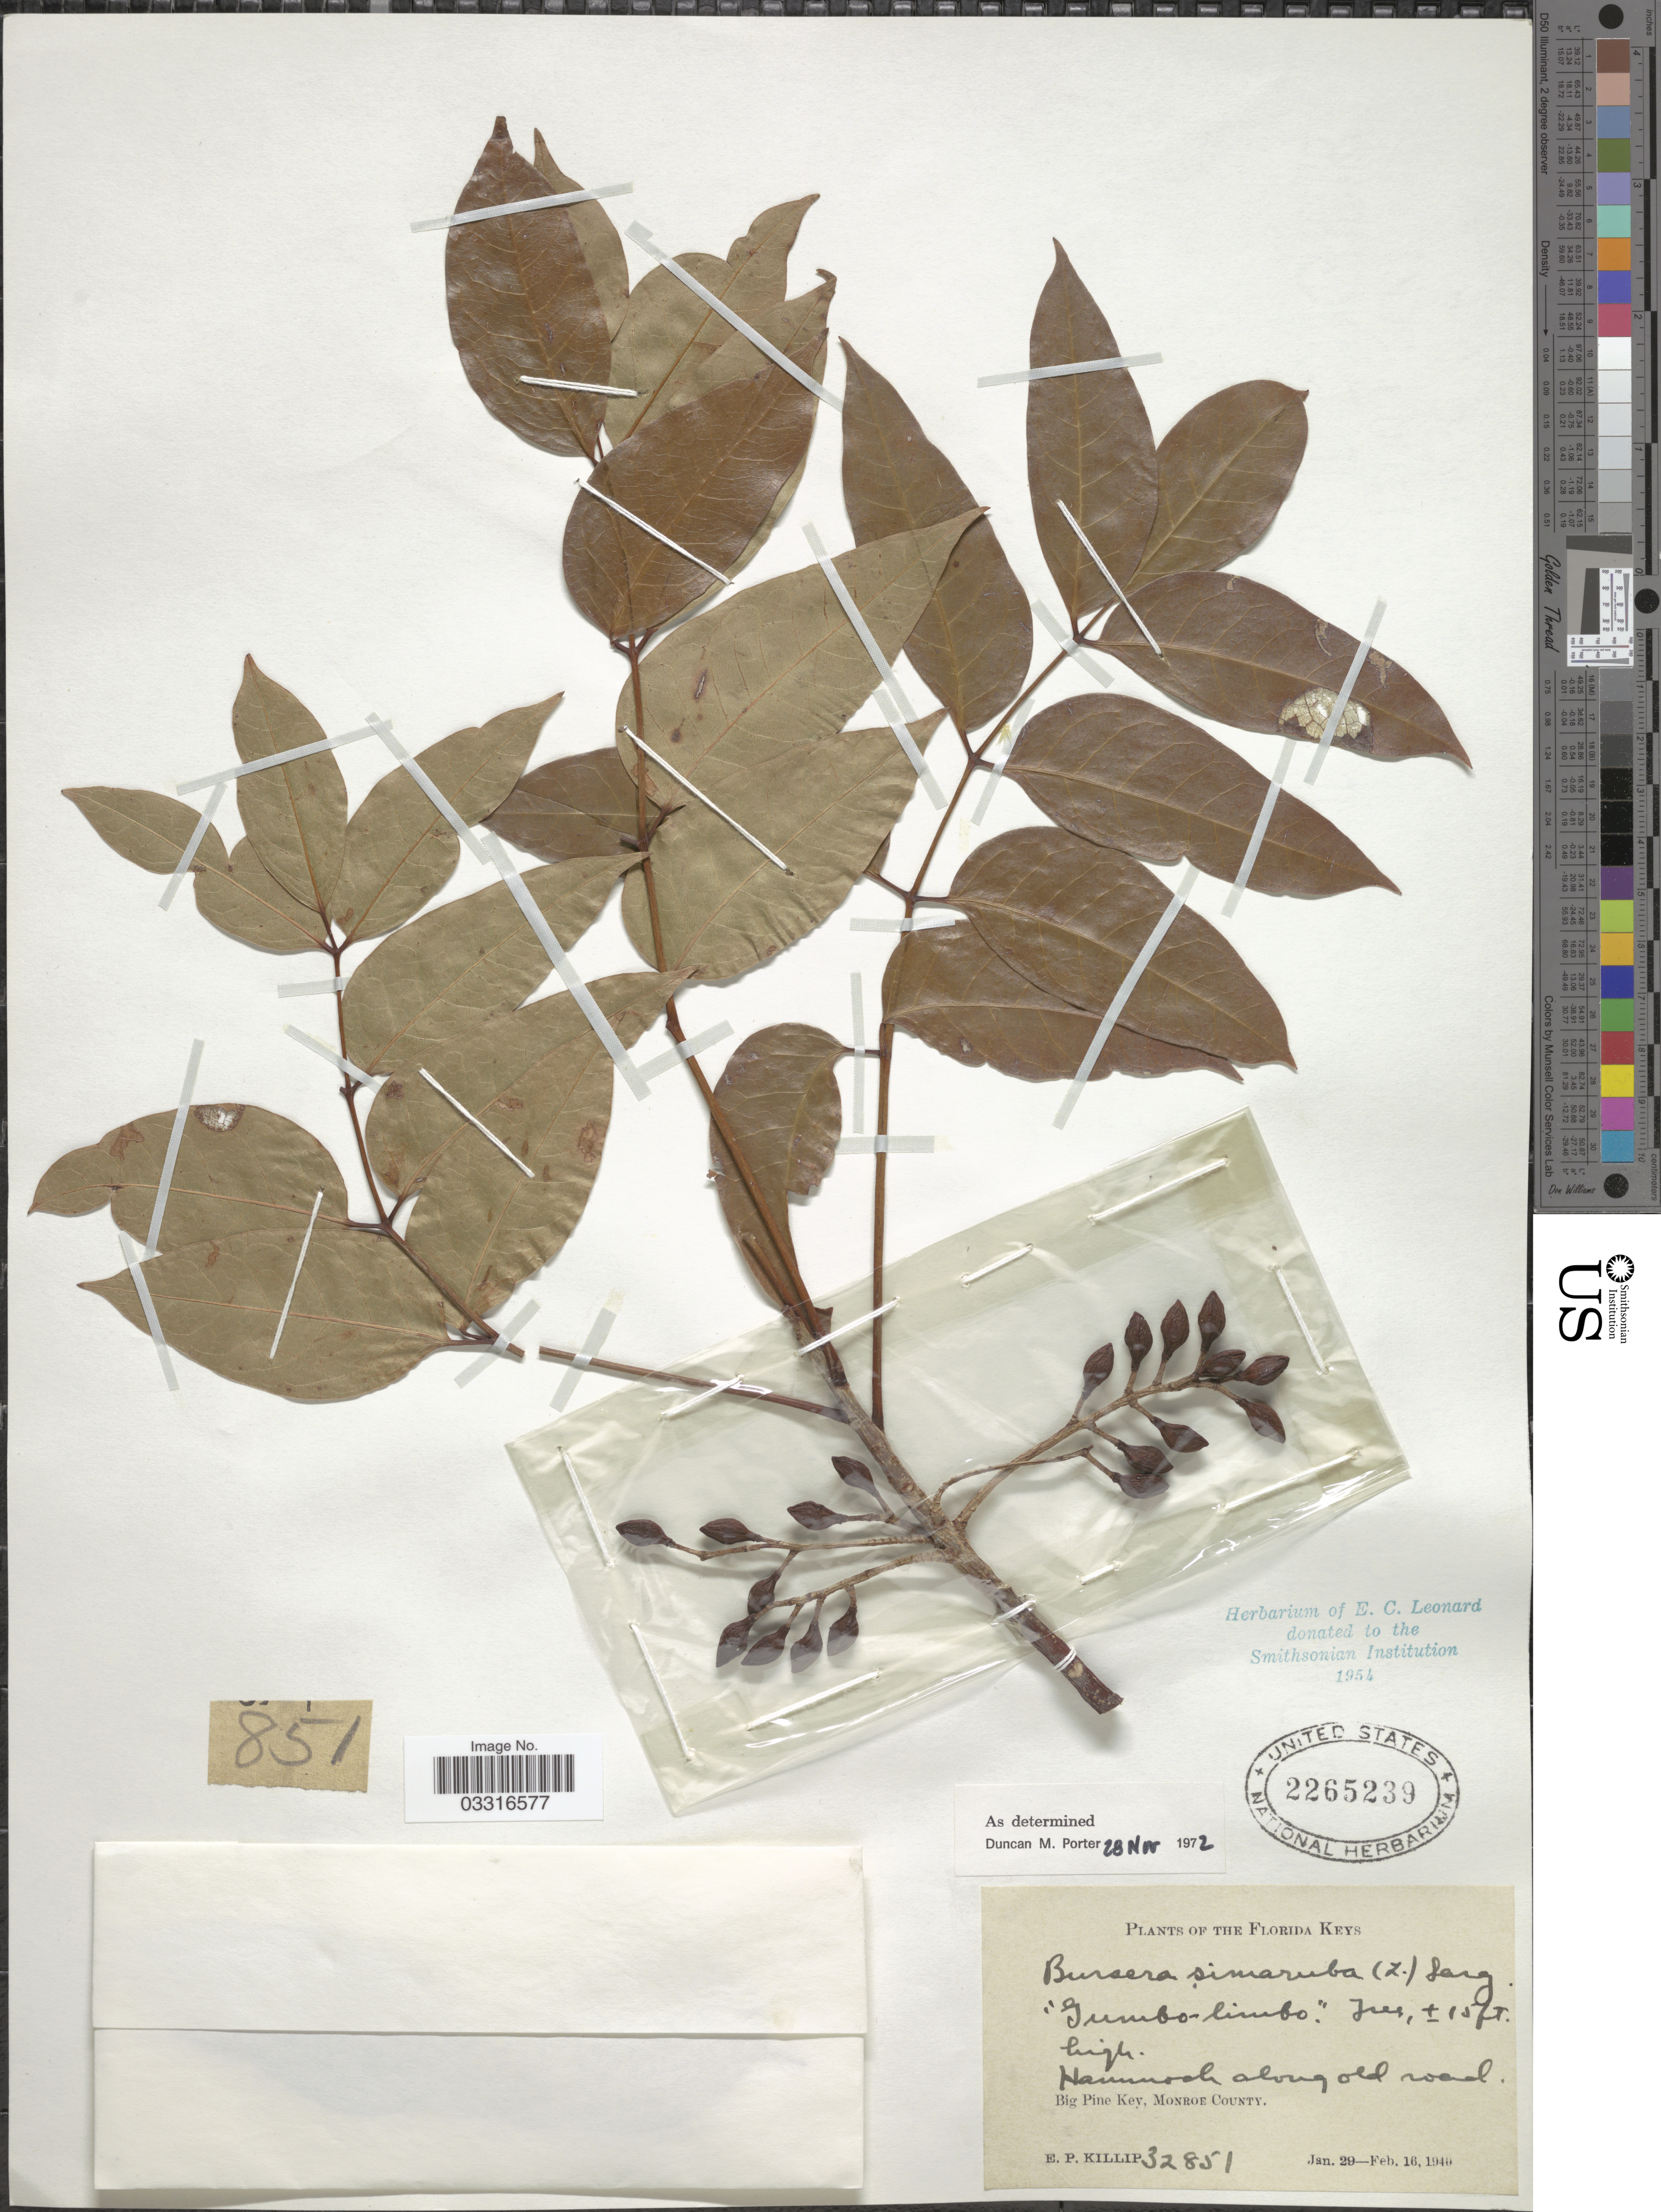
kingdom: Plantae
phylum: Tracheophyta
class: Magnoliopsida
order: Sapindales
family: Burseraceae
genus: Bursera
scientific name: Bursera simaruba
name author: (L.) Sarg.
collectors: E. P. Killip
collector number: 32851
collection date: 1940-01-29/1940-02-16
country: United States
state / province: Florida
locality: The Florida Keys, Hammock along old road. Big Pine Key, Monroe County.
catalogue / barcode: US 2265239